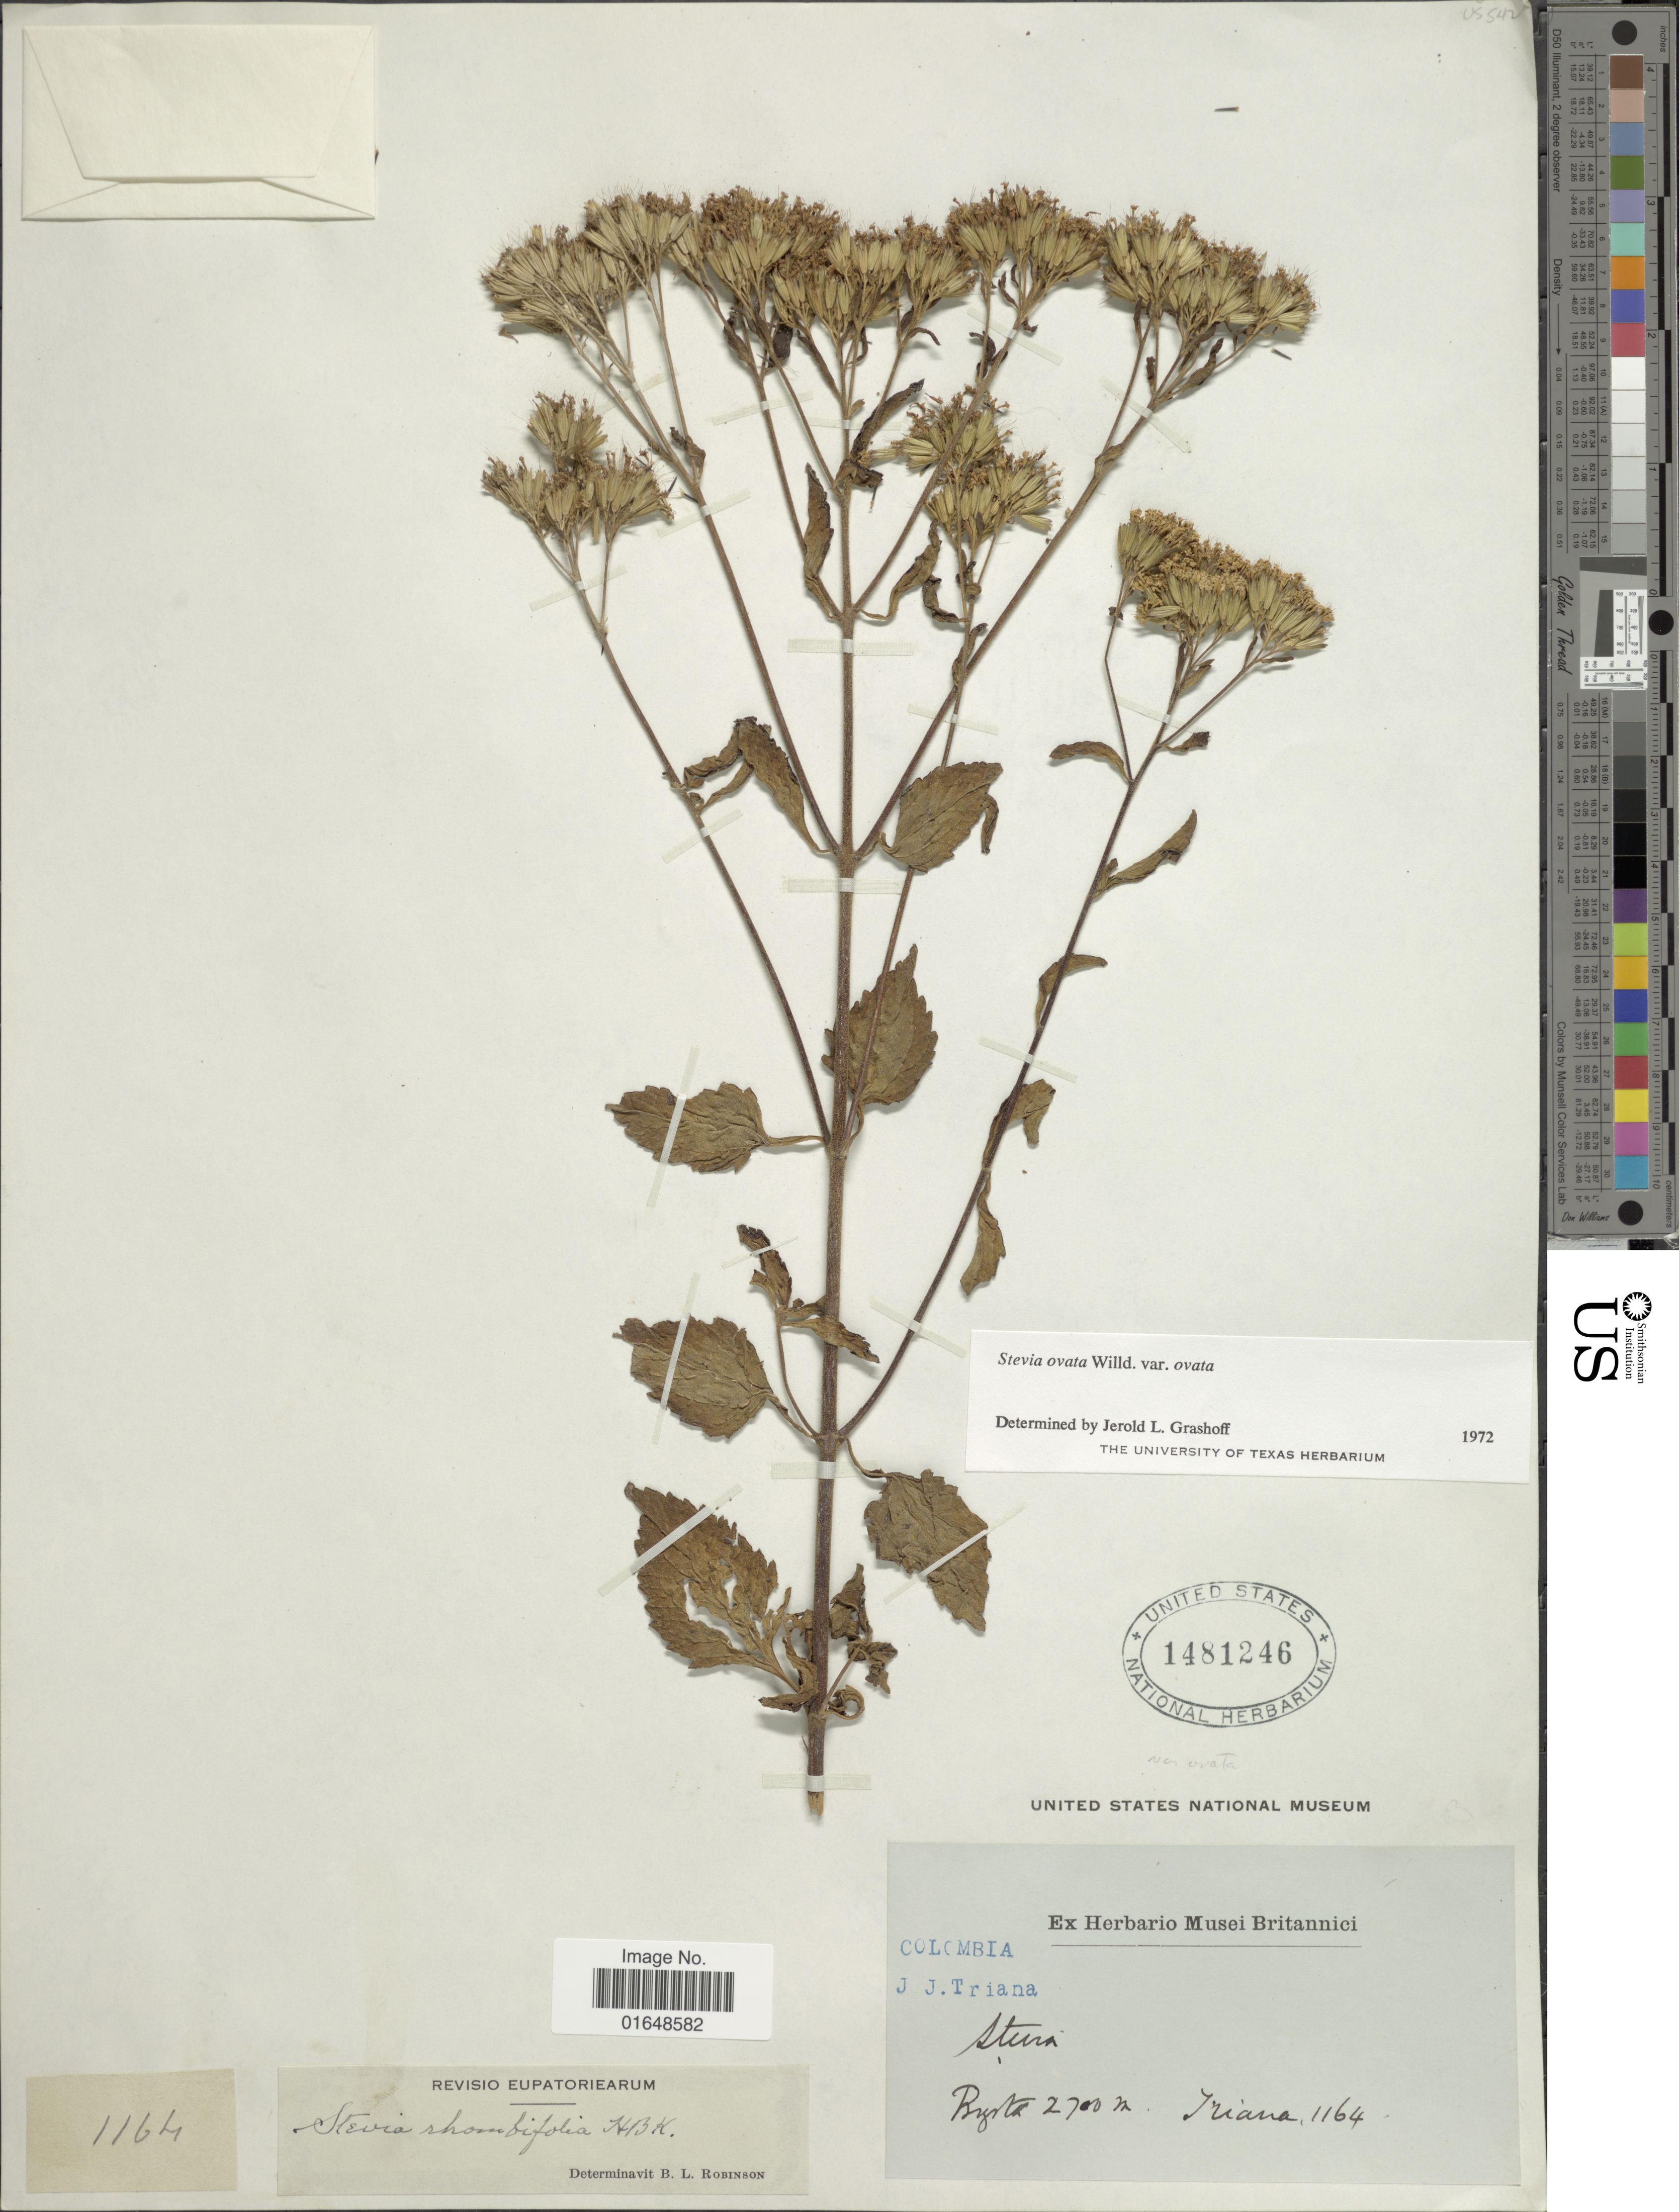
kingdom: Plantae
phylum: Tracheophyta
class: Magnoliopsida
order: Asterales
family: Asteraceae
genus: Stevia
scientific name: Stevia ovata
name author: Willd.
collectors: Iliana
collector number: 1164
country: Colombia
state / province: Bogota D.C.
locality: Bogota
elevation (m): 2700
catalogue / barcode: US 1481246